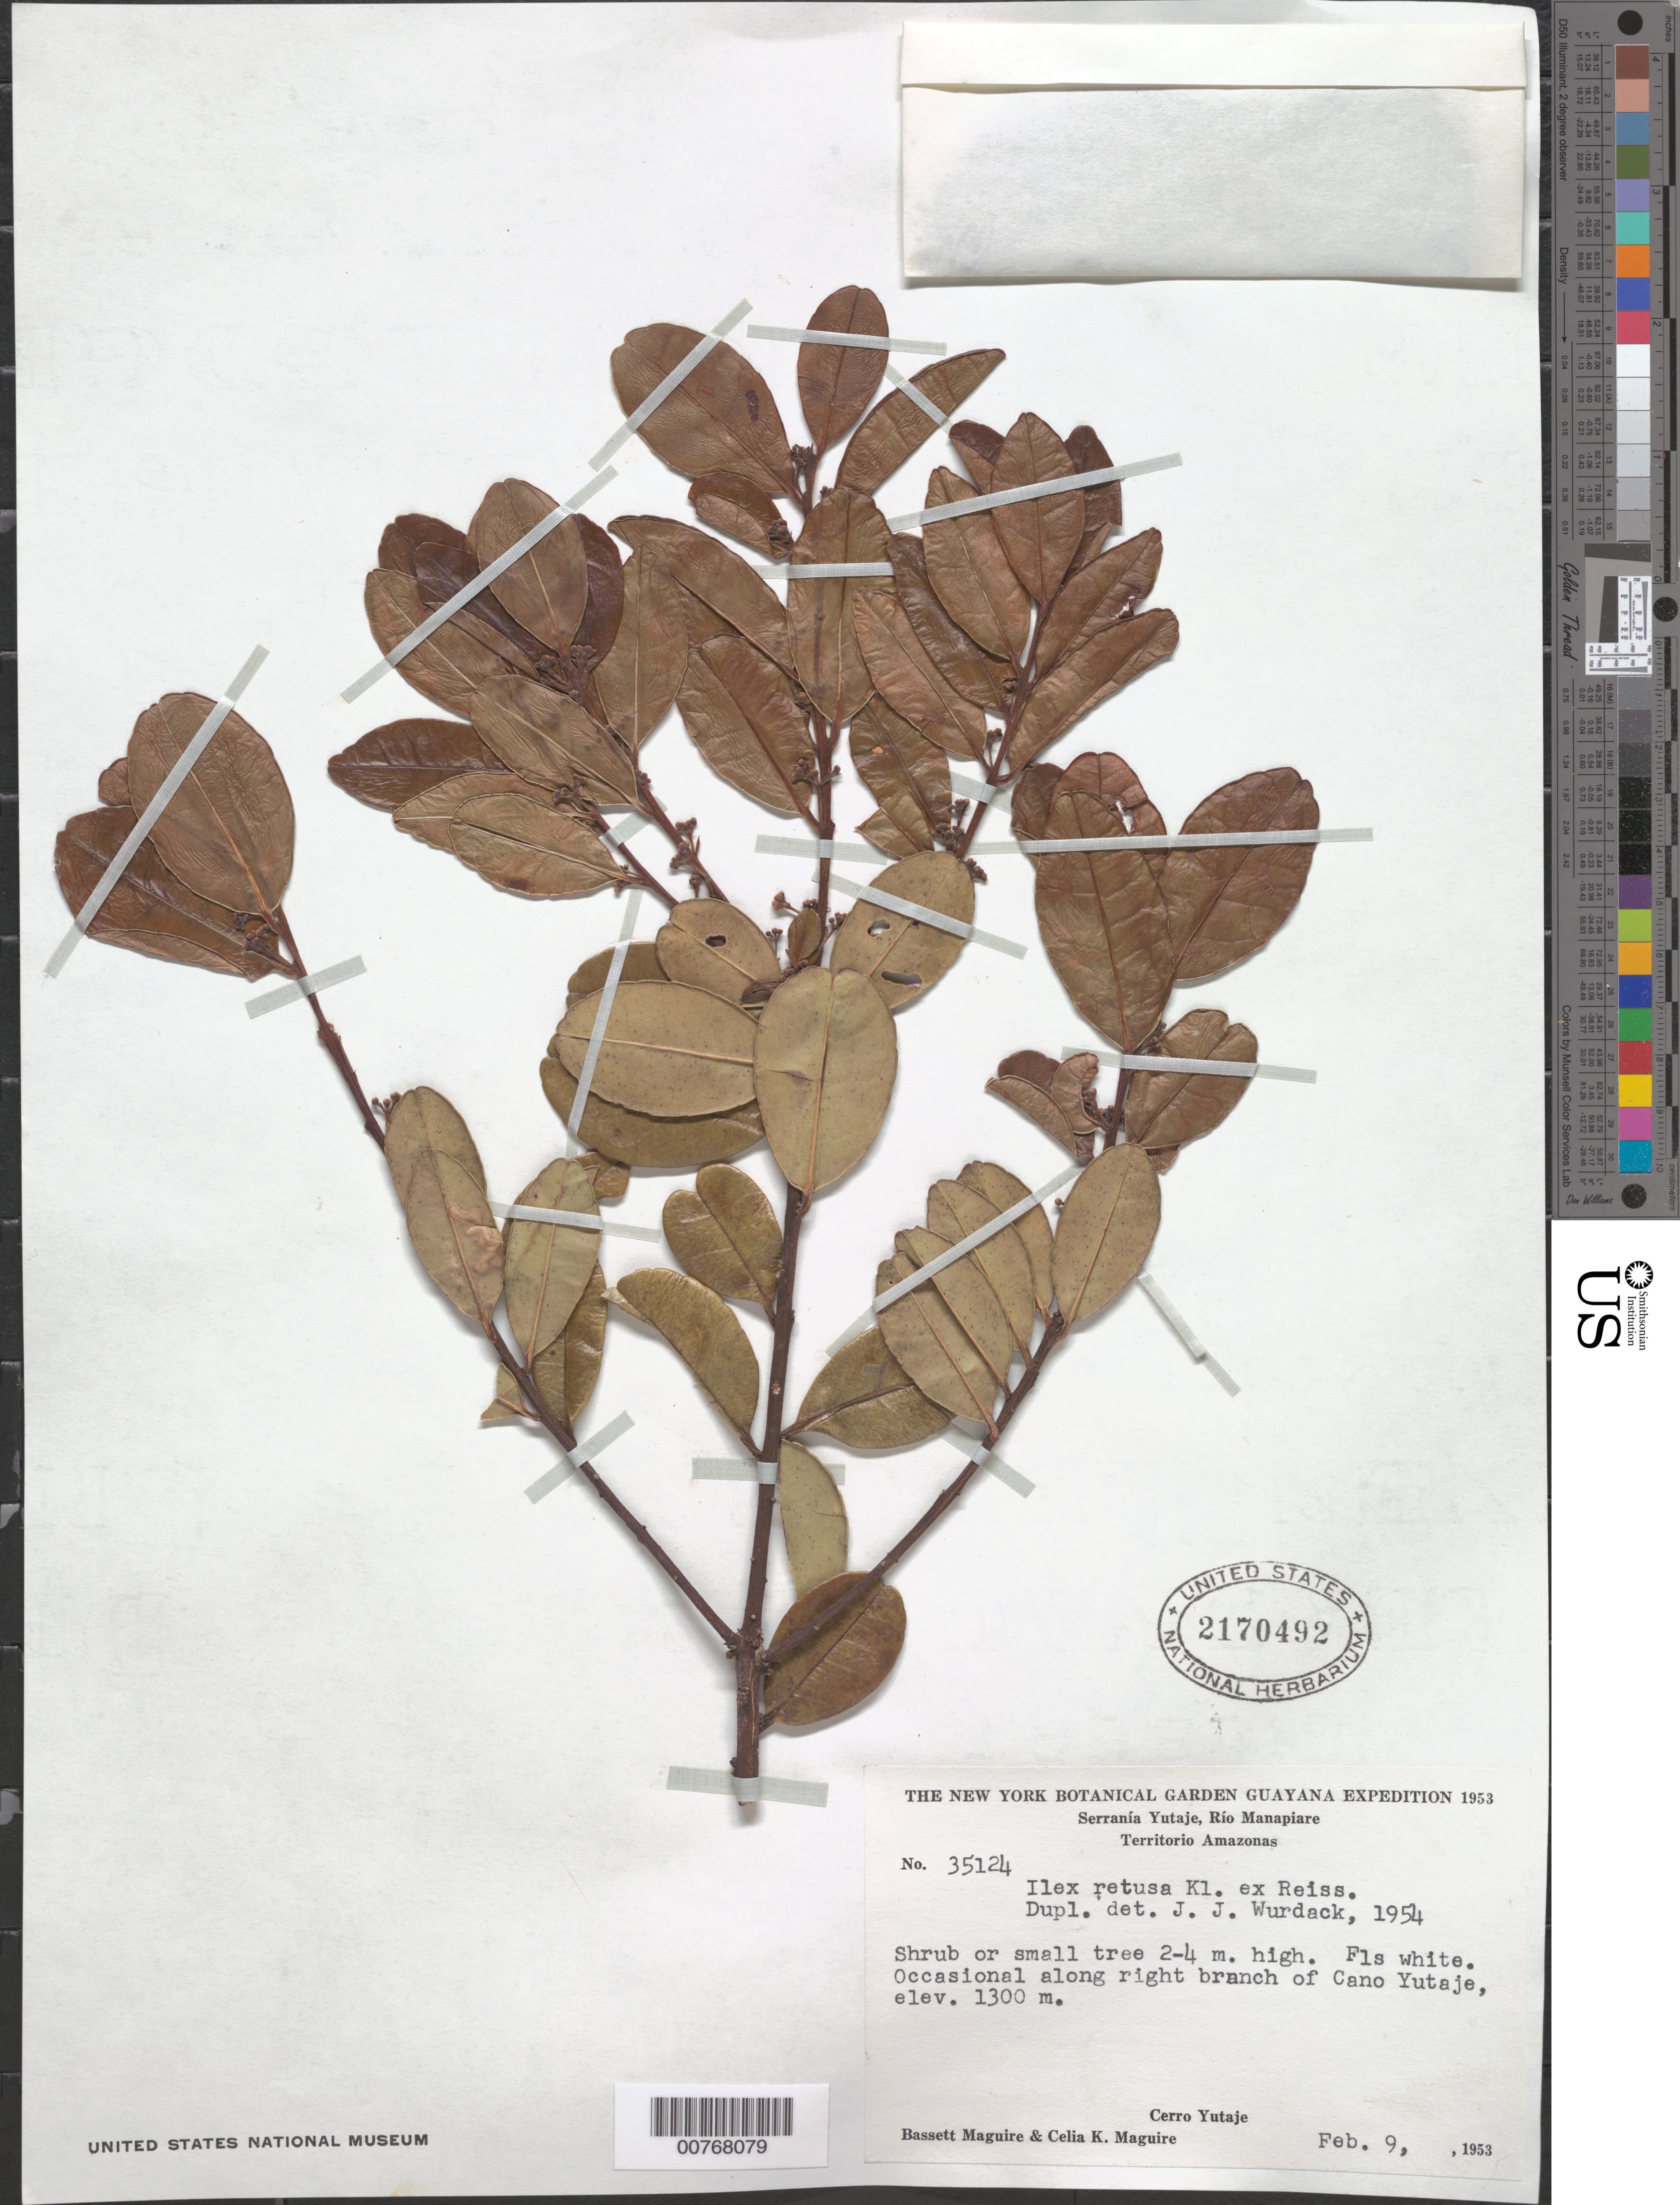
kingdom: Plantae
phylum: Tracheophyta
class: Magnoliopsida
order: Aquifoliales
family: Aquifoliaceae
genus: Ilex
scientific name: Ilex retusa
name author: Klotzsch ex Reissek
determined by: Wurdack, John J., (US), US (UNITED STATES)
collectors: B. Maguire & C. K. Maguire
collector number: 35124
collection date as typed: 9-Feb-53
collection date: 1953-02-09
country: Venezuela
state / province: Amazonas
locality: Serranía Yutajé, Caño Yutajé, Río Manapiare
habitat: Along right branch of Caño Yutaje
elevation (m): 1300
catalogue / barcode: US 2170492